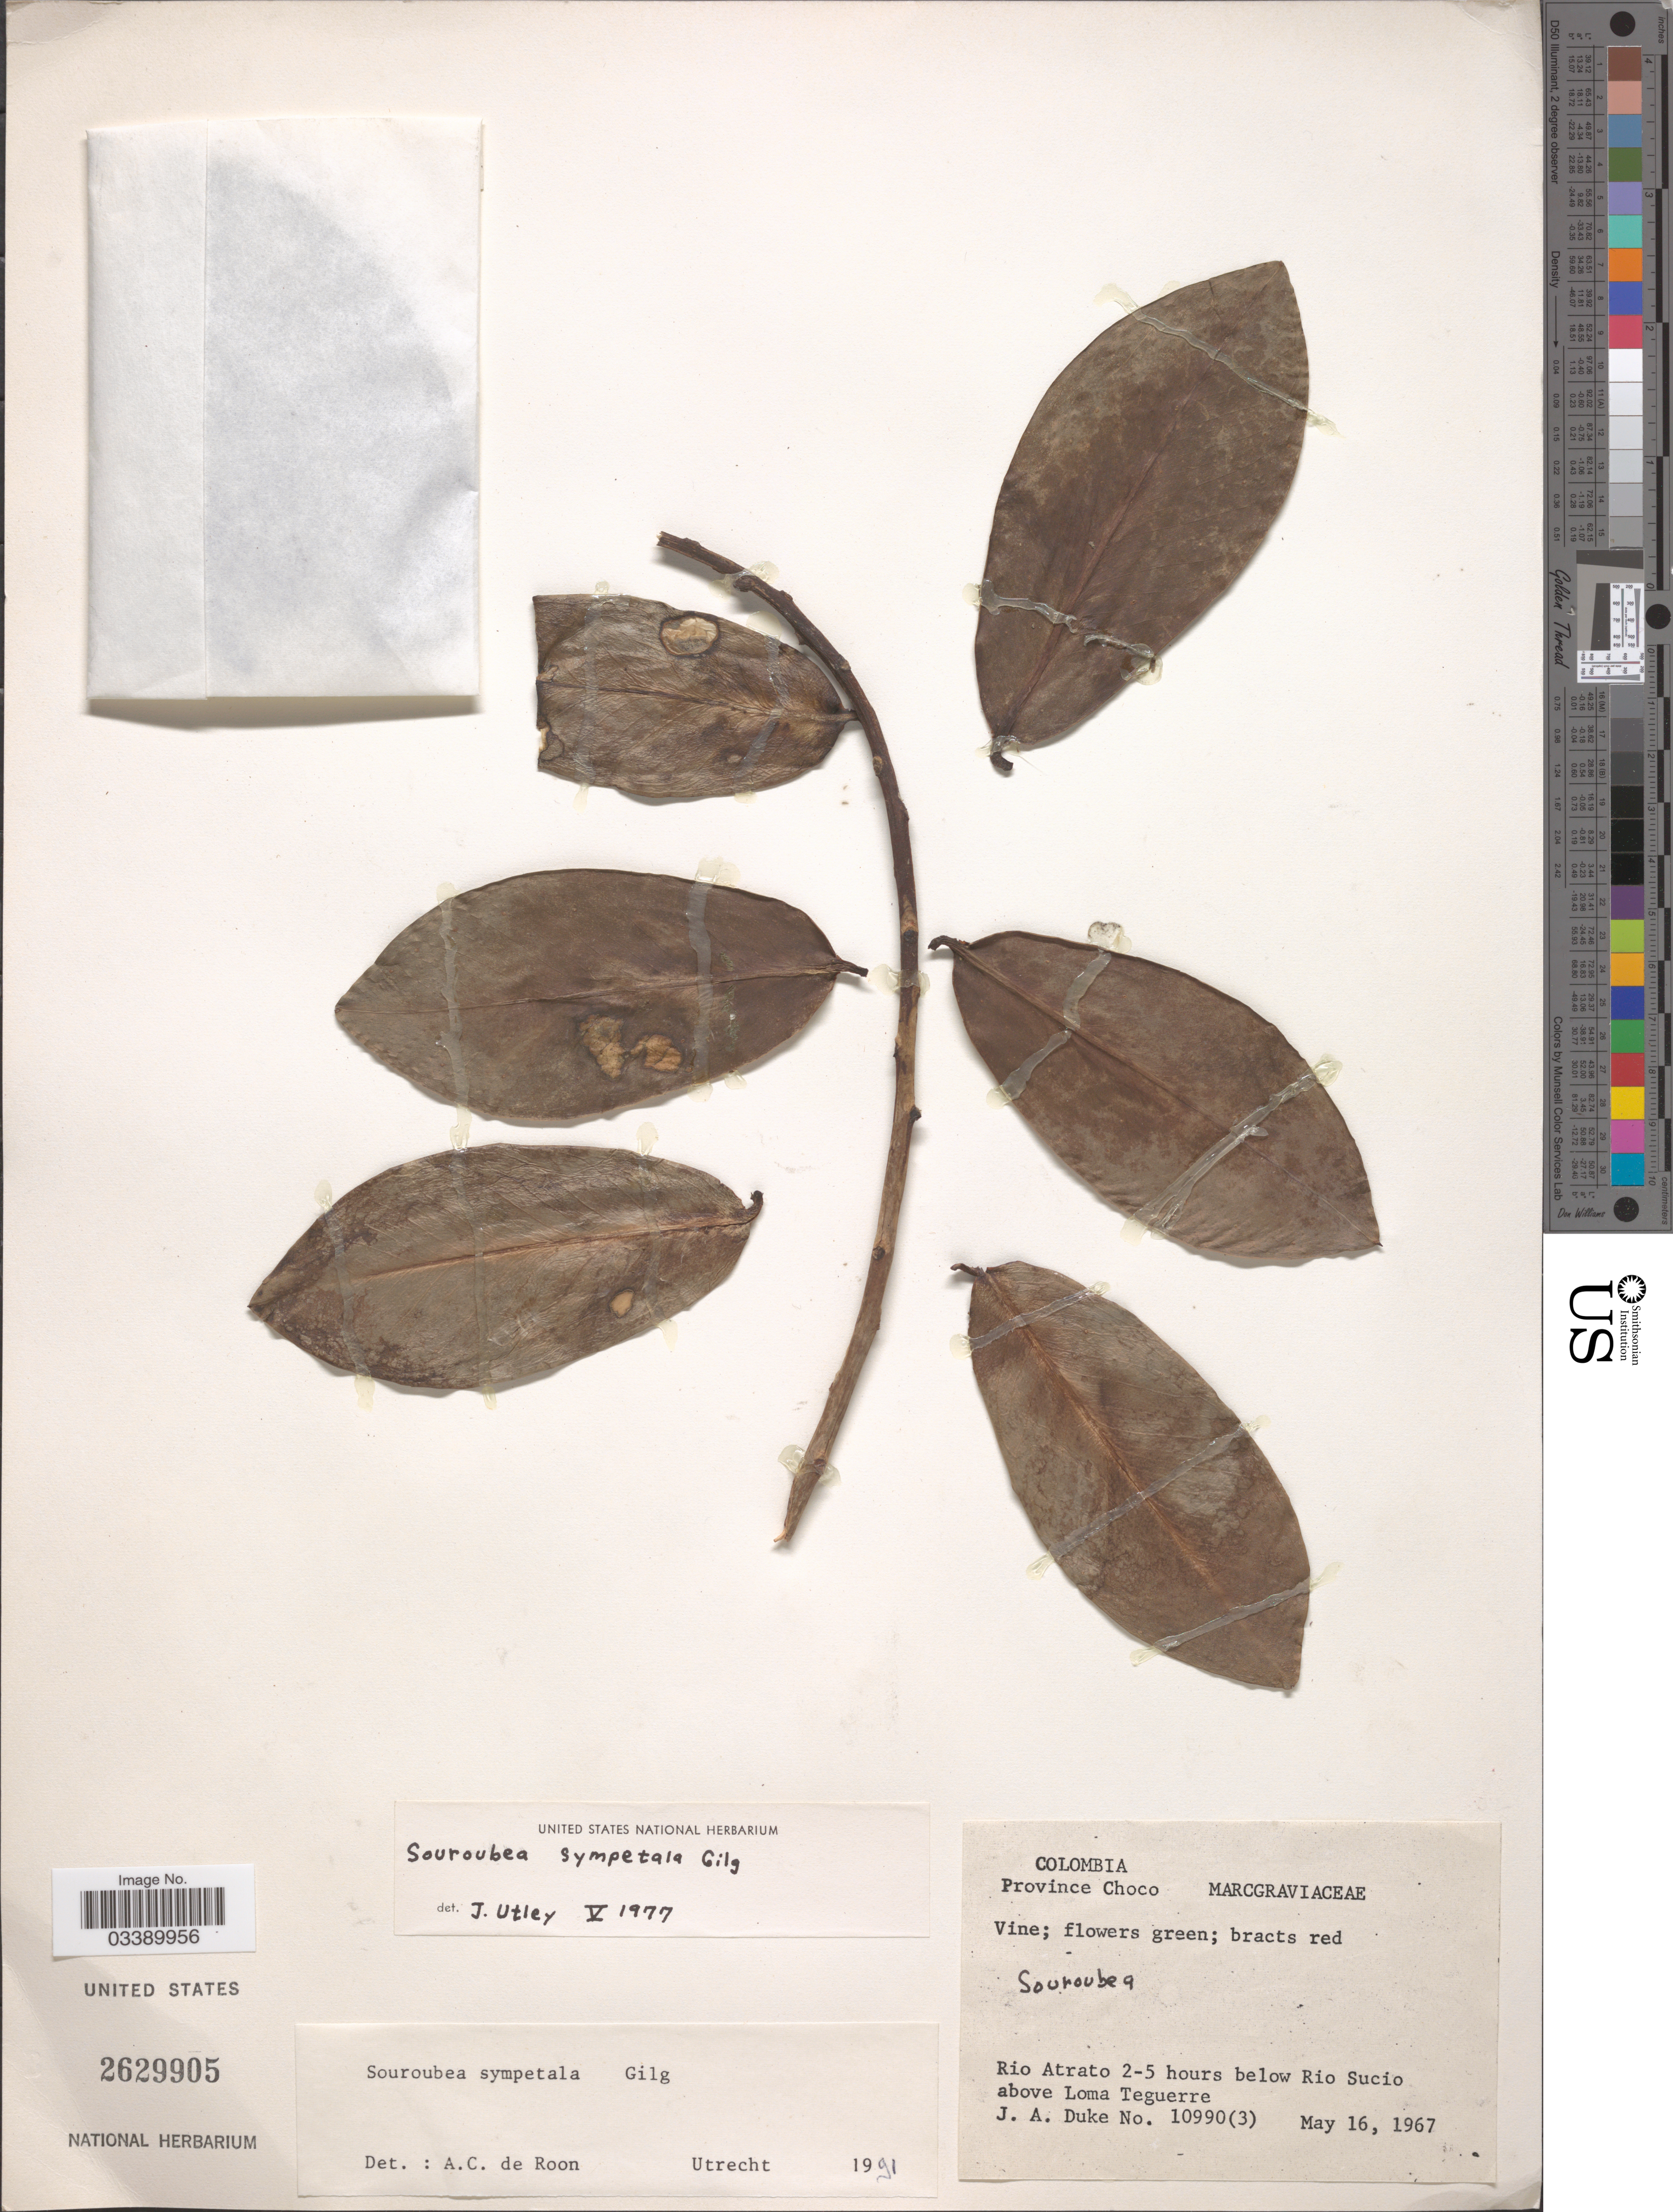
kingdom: Plantae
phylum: Tracheophyta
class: Magnoliopsida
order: Ericales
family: Marcgraviaceae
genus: Souroubea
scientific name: Souroubea sympetala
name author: Gilg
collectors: J. A. Duke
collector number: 10990 (3)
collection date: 1967-05-16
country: Colombia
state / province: Chocó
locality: Rio Atrato 2-5 hours below Rio Sucio above Loma Teguerre.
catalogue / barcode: US 2629905